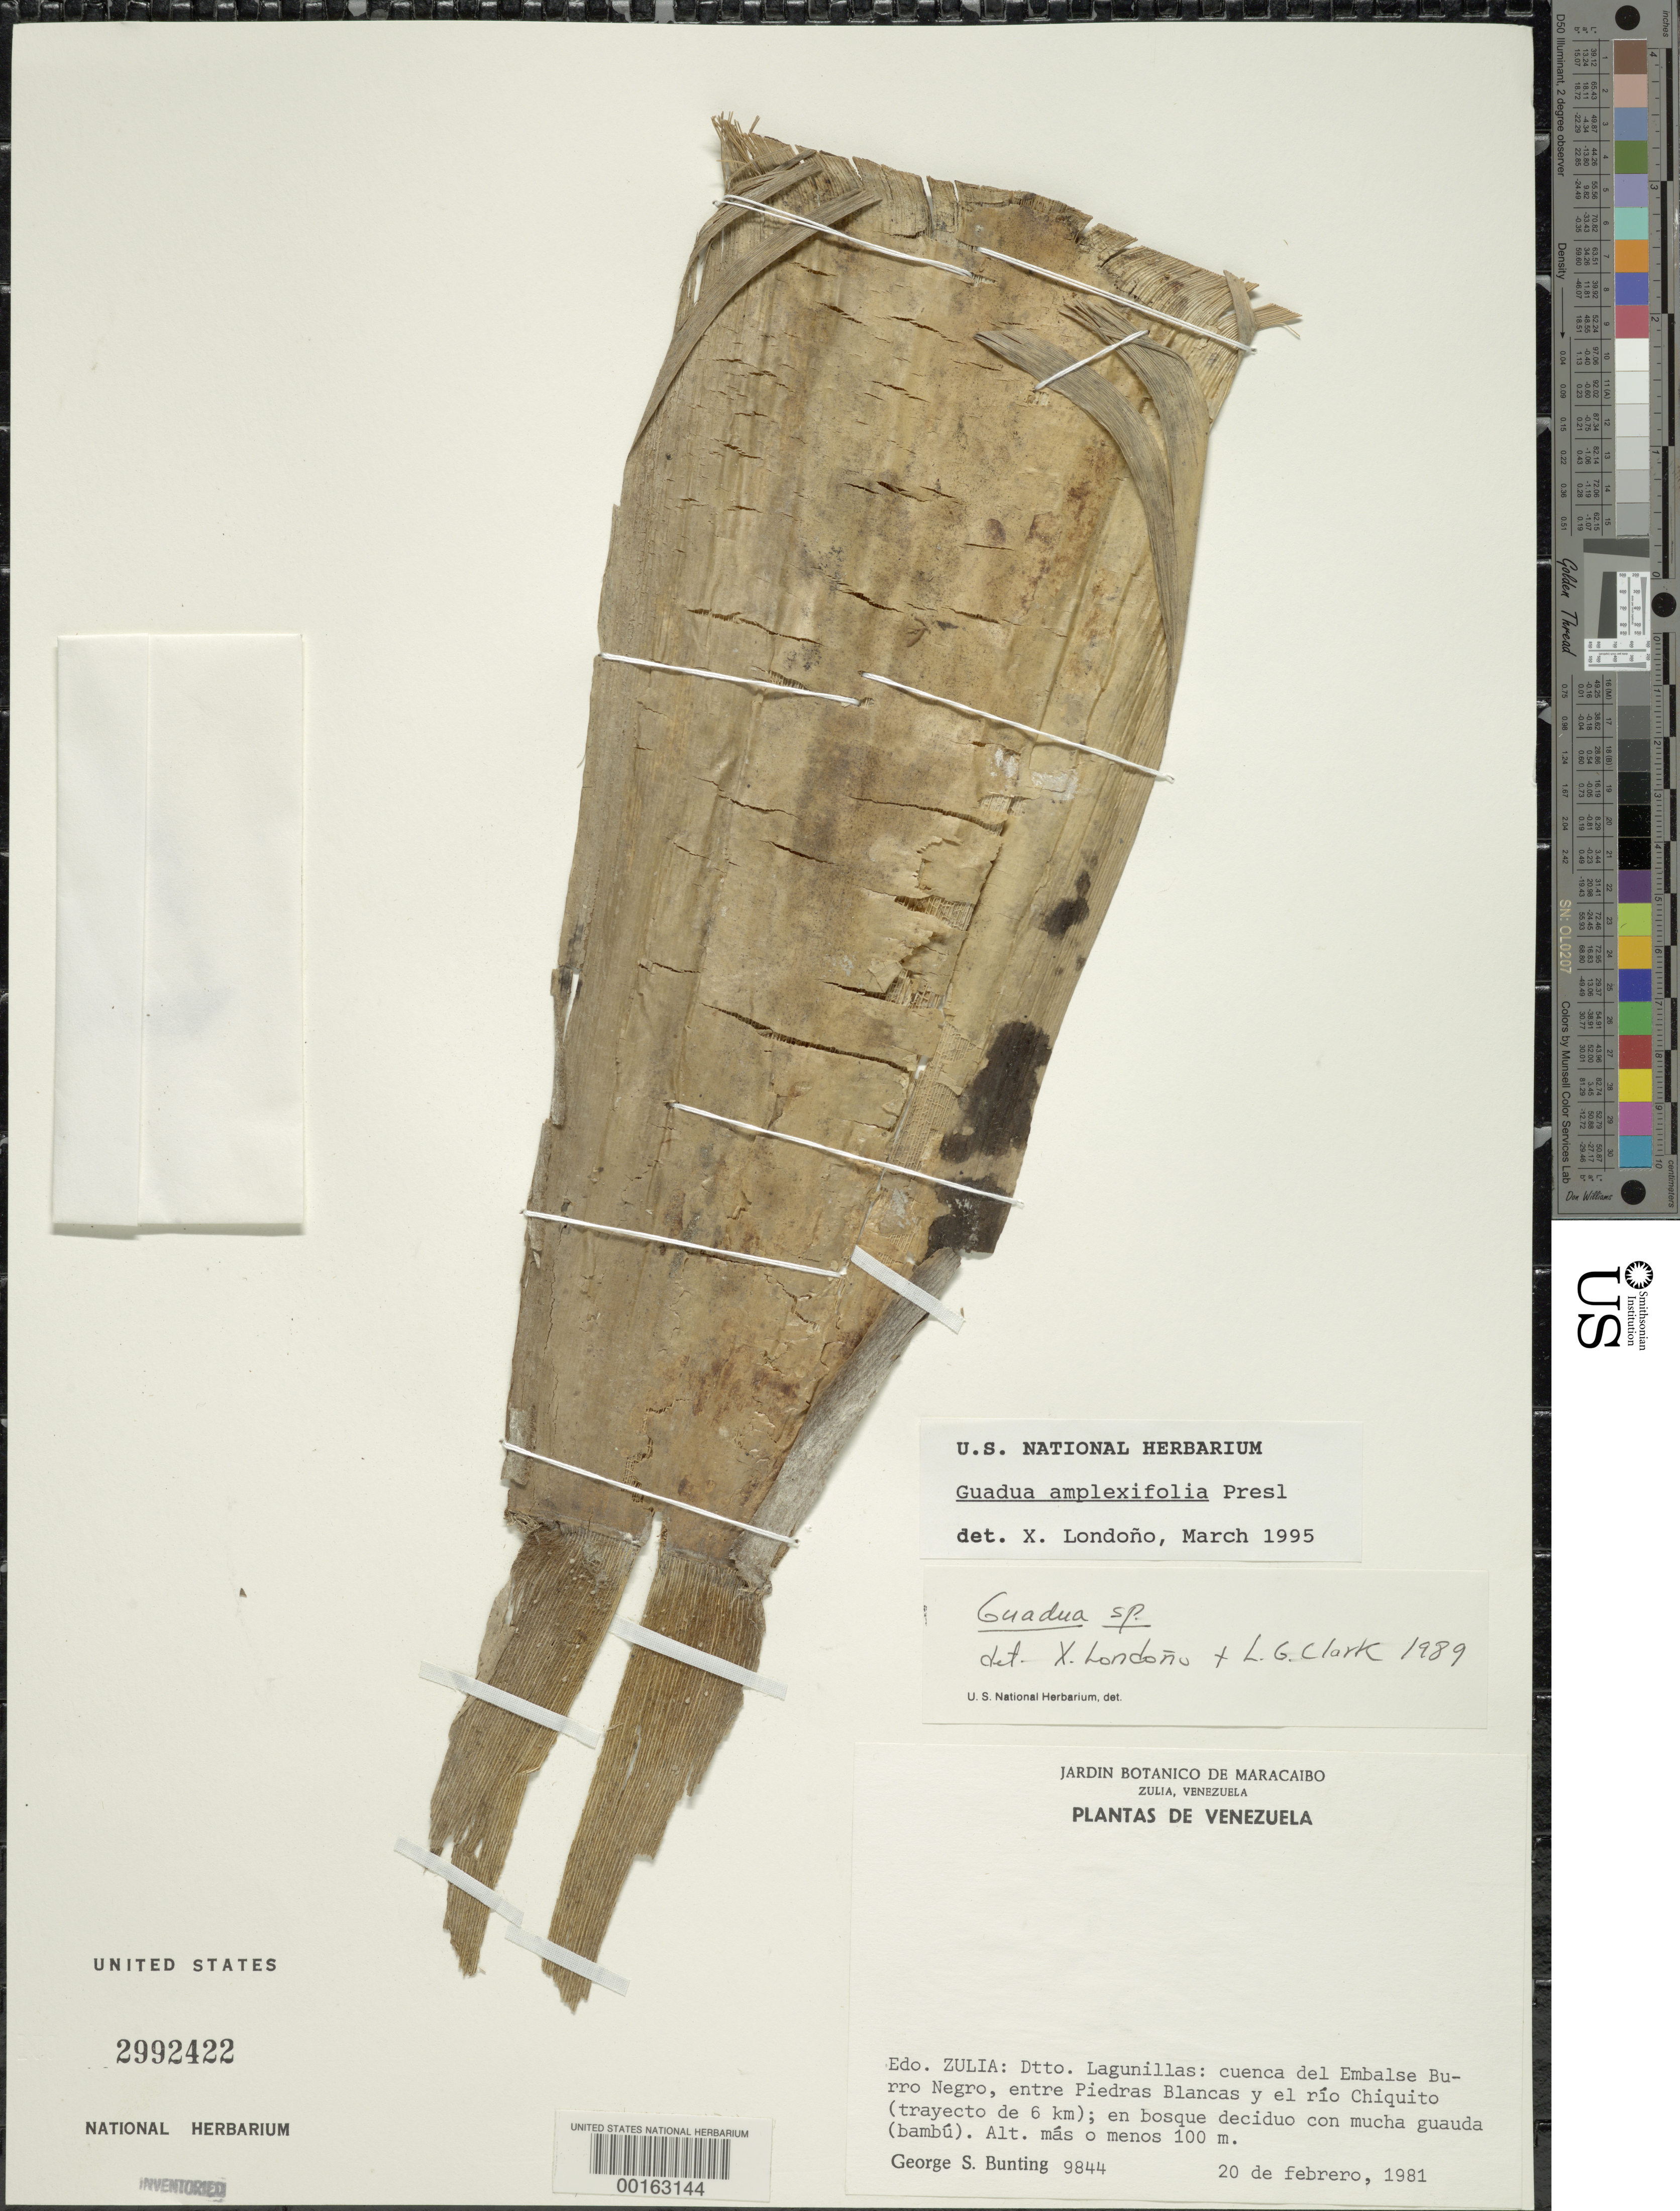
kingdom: Plantae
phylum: Tracheophyta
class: Liliopsida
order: Poales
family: Poaceae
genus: Guadua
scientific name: Guadua amplexifolia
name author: J. Presl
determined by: Londoño, X., (TULV), Jardin Botanico "Juan Maria Cespedes"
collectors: G. S. Bunting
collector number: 9844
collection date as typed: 20 Feb 1981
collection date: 1981-02-20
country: Venezuela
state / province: Zulia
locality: Lagunillas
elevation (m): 100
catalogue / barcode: US 2992422